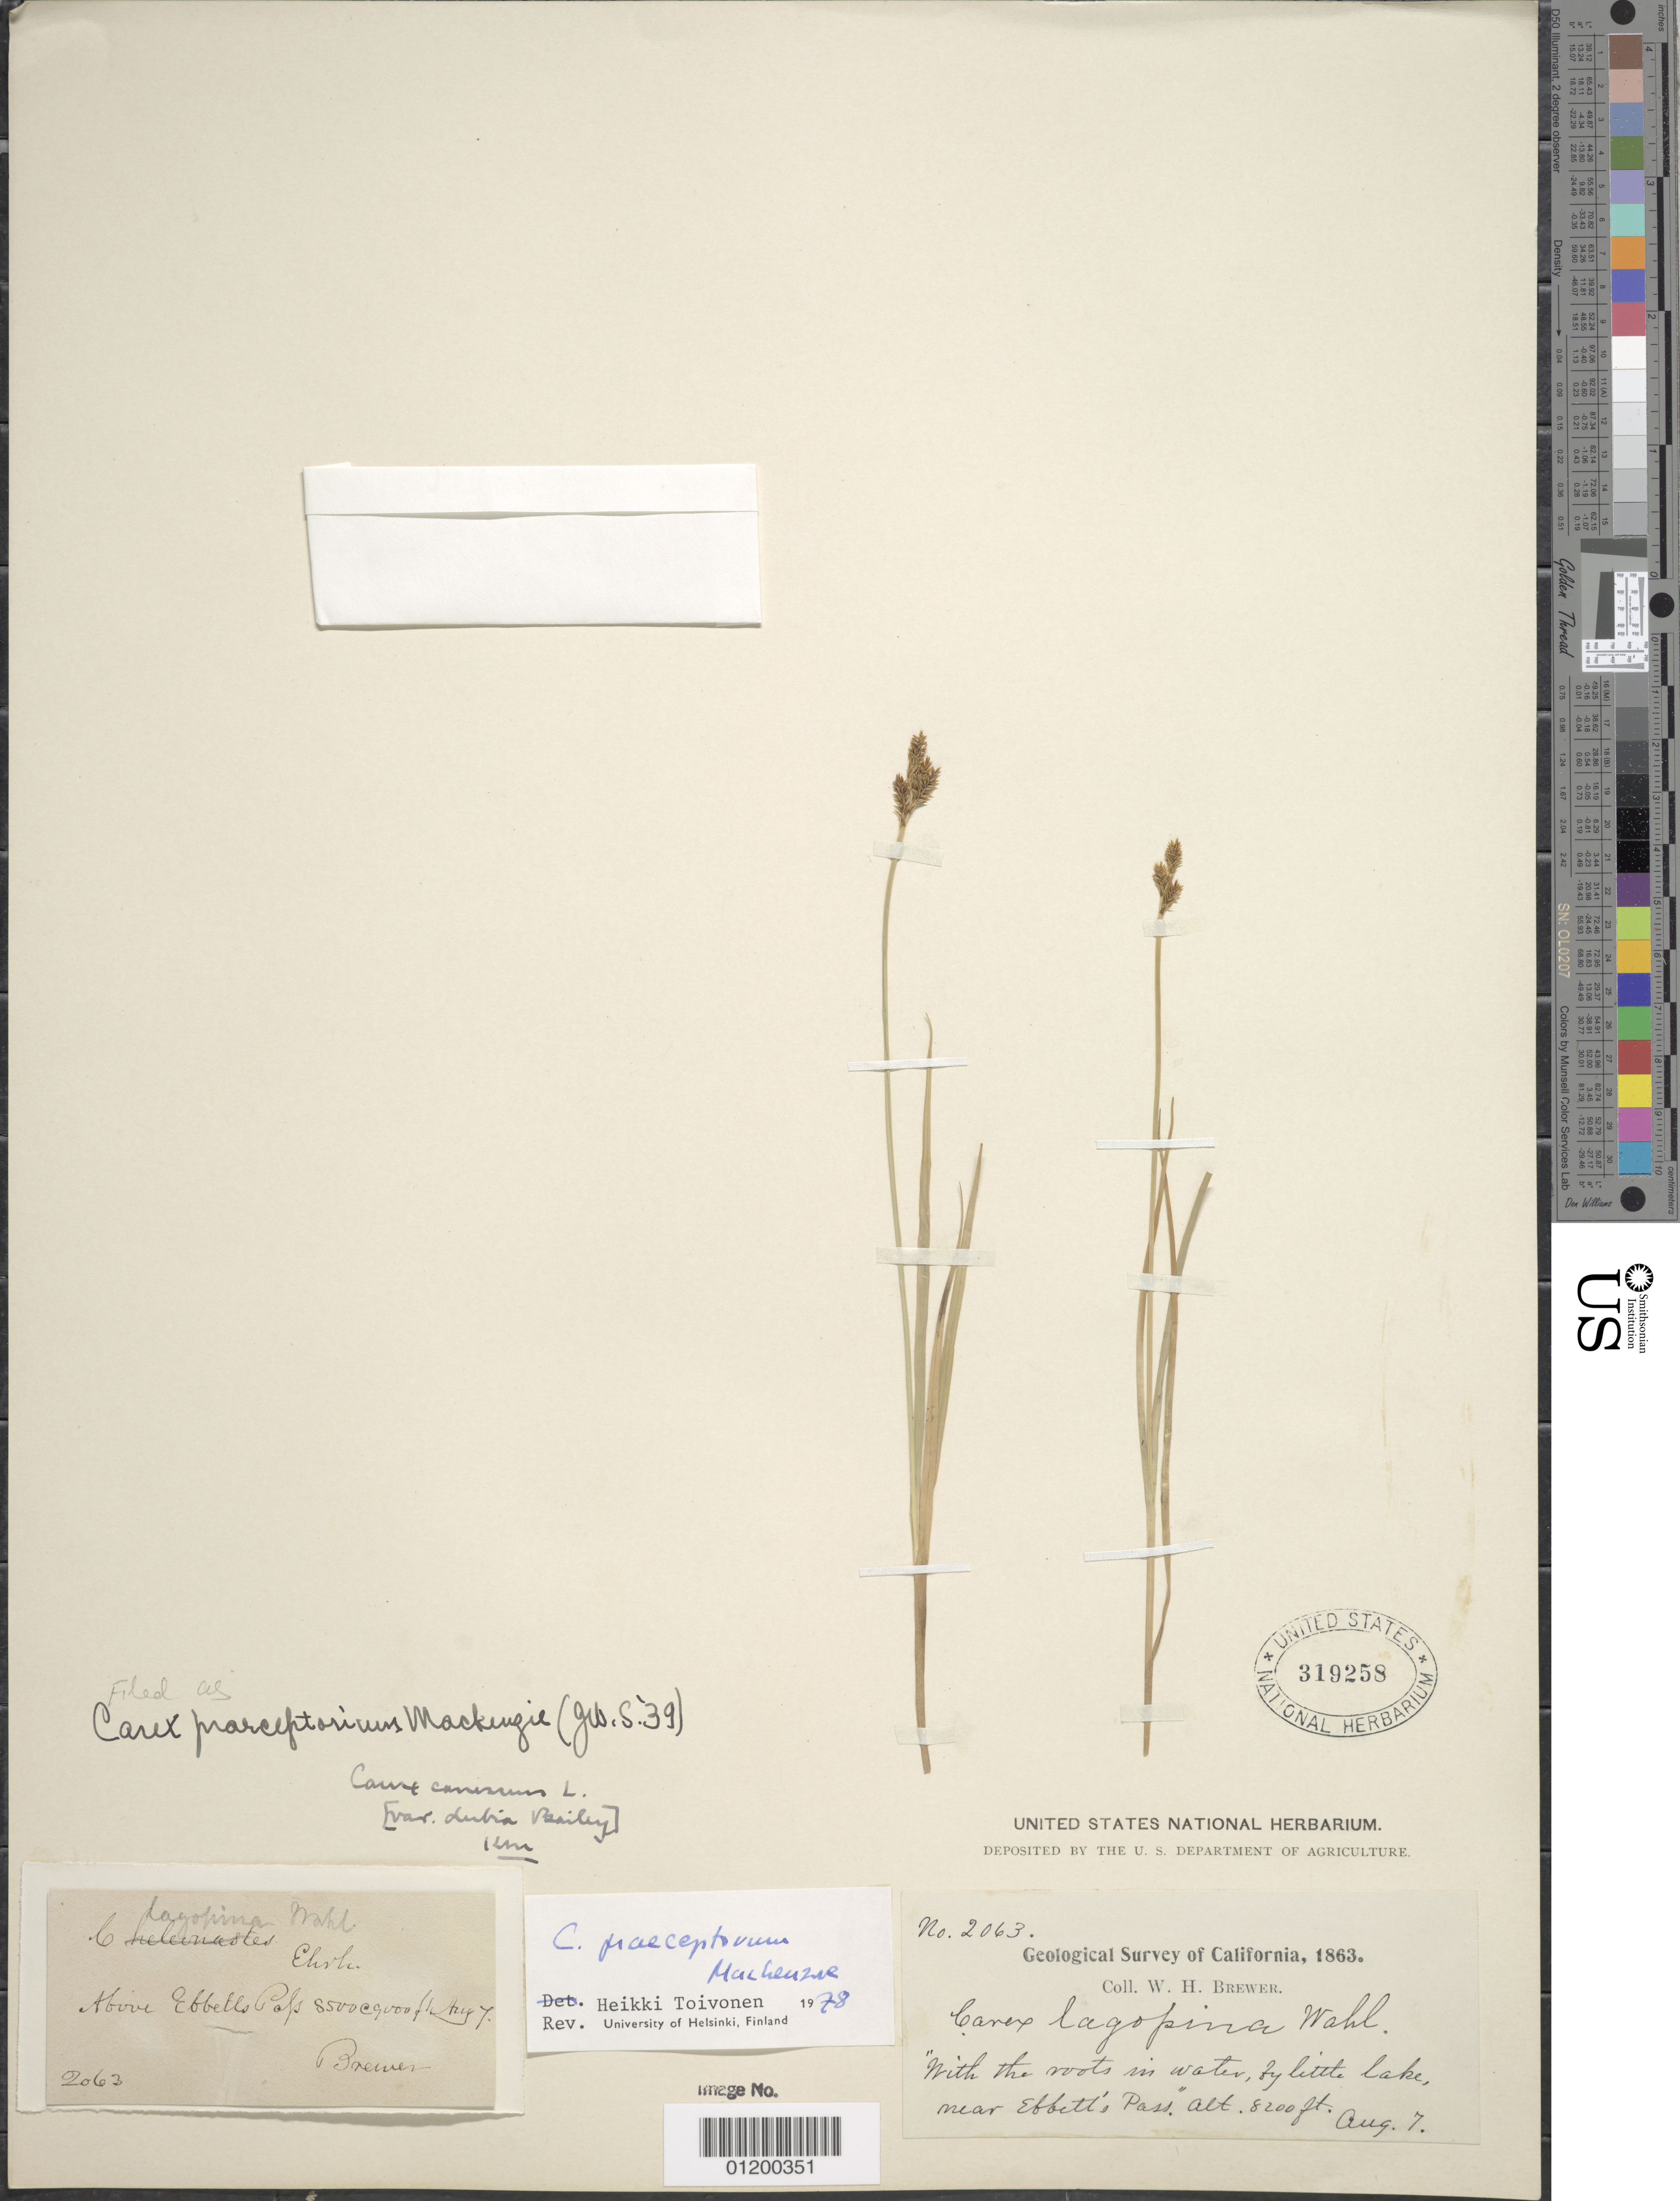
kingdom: Plantae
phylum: Tracheophyta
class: Liliopsida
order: Poales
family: Cyperaceae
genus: Carex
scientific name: Carex praeceptorum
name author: Mack.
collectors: W. H. Brewer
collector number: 2063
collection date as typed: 07 Aug 1863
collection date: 1863-08-07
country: United States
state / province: California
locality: Near Ebbett's Pass.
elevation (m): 2499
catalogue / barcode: US 319258